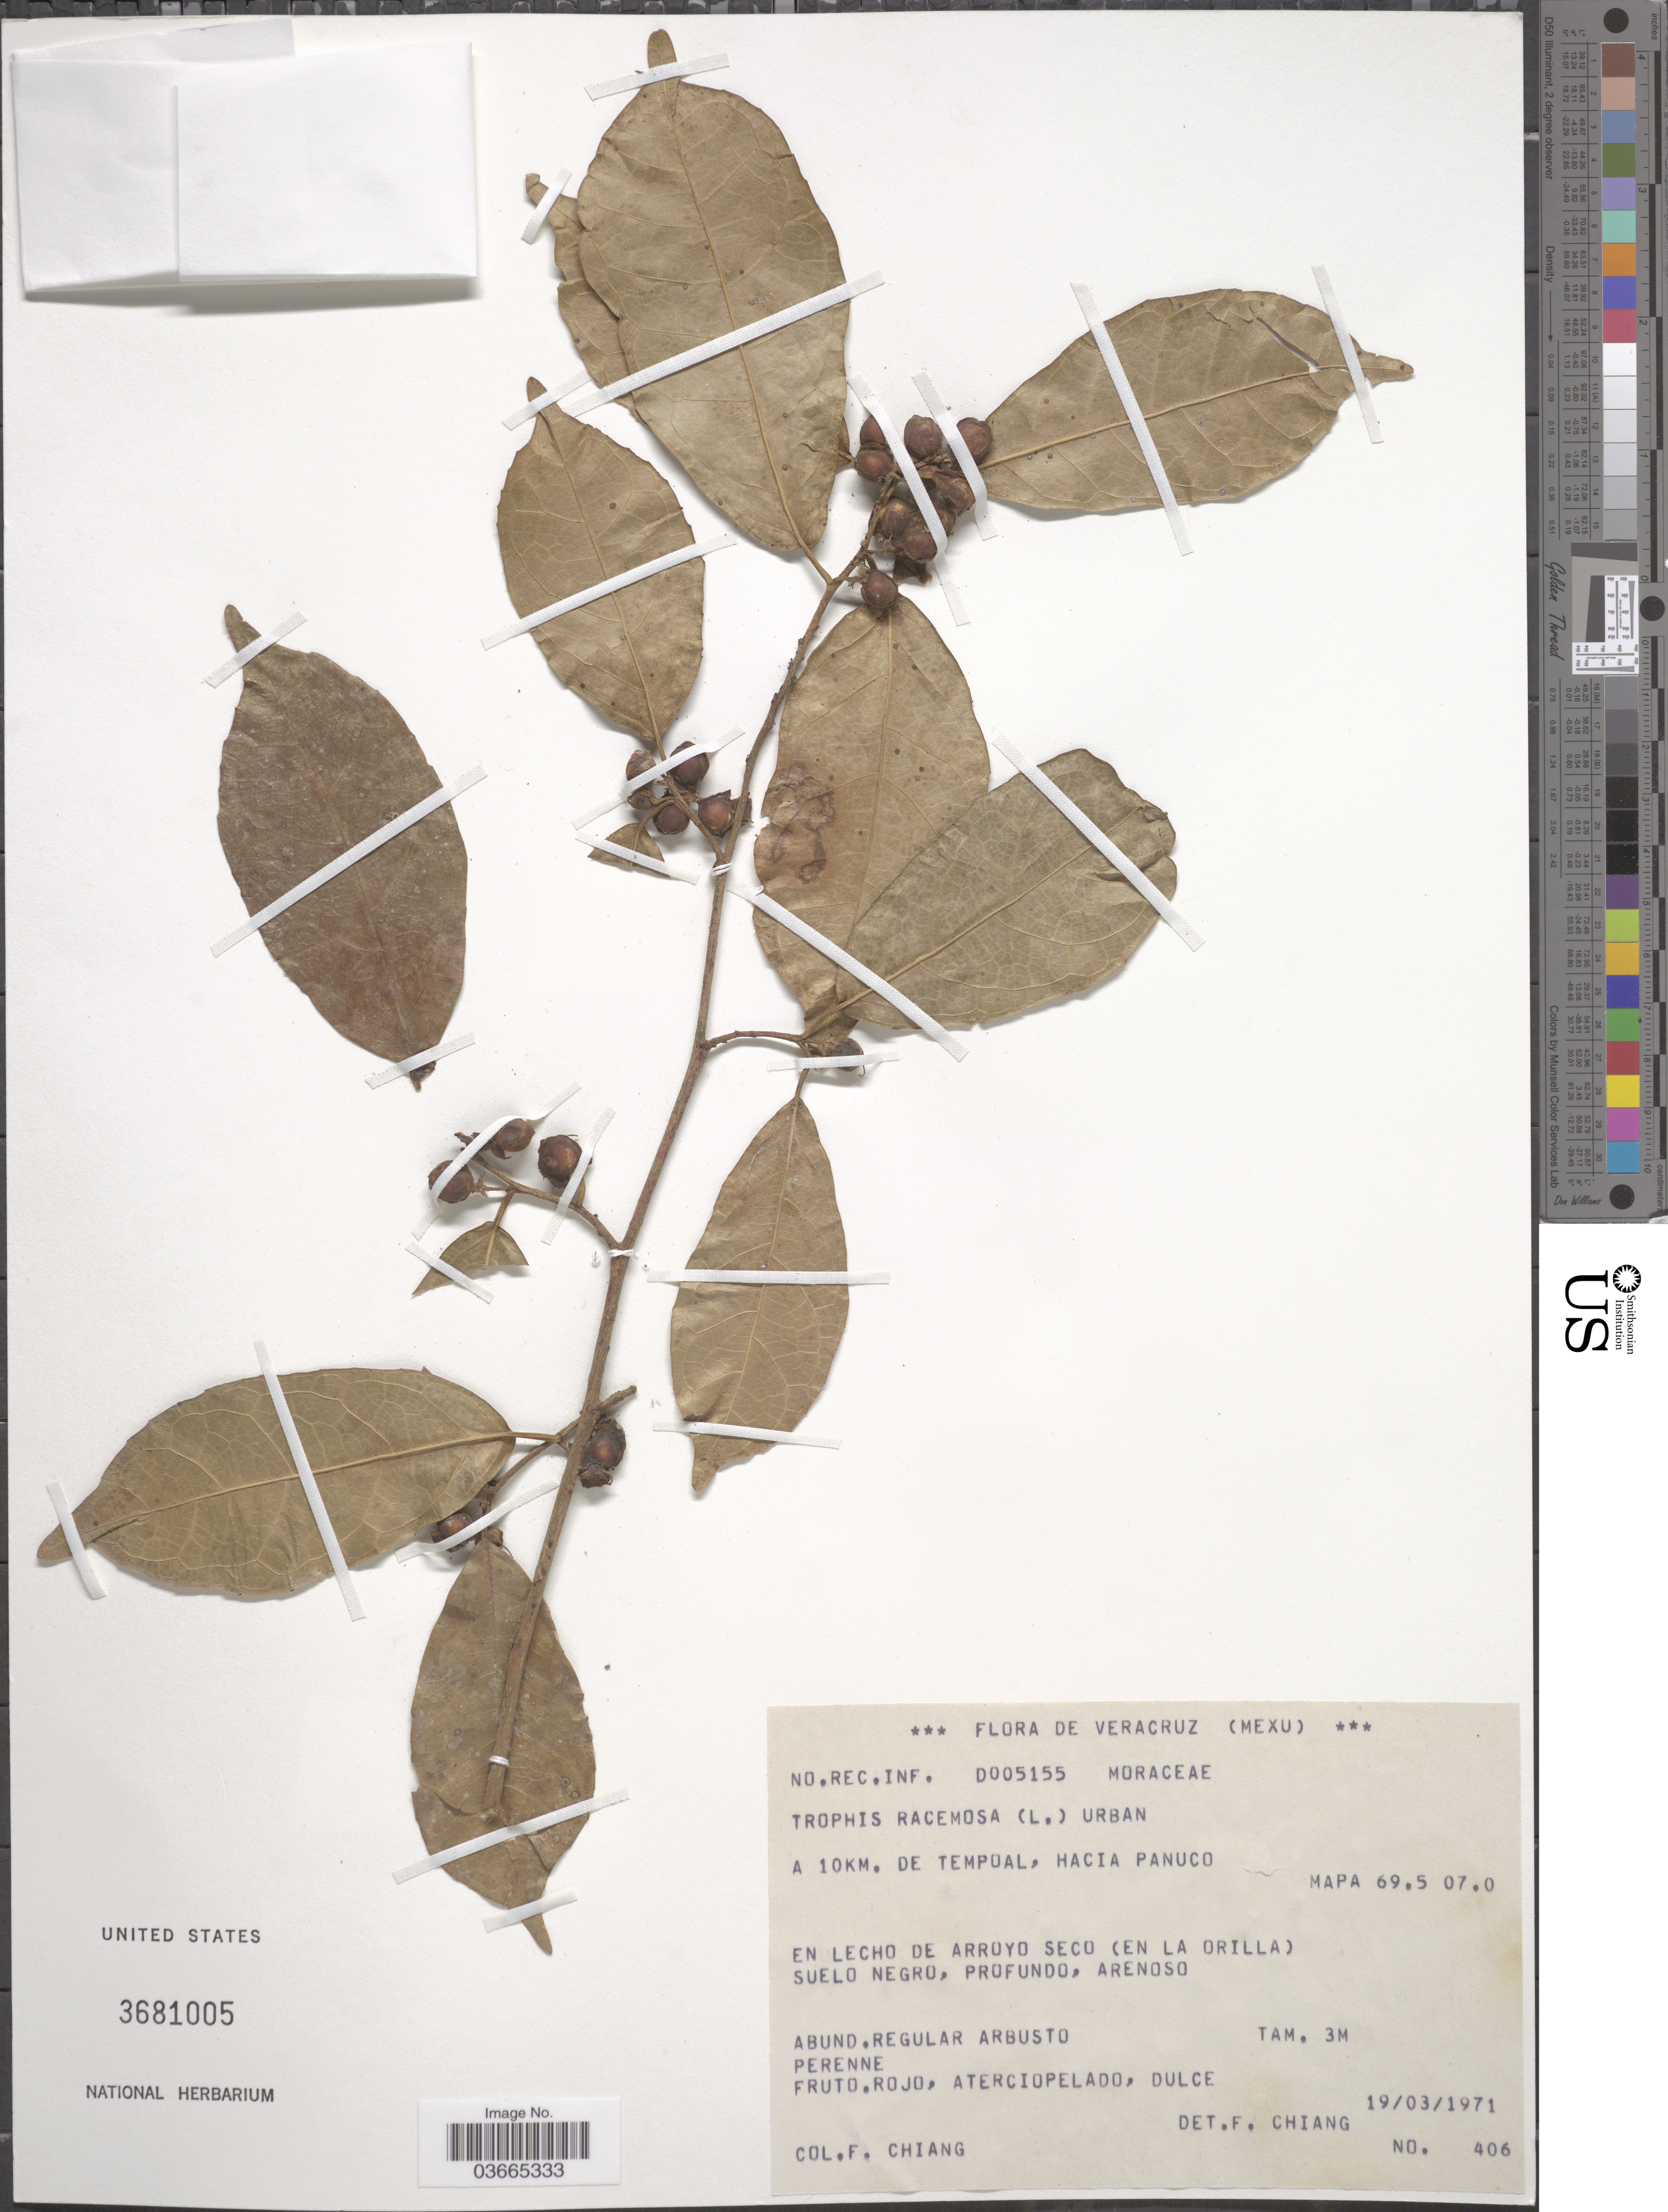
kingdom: Plantae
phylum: Tracheophyta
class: Magnoliopsida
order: Rosales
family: Moraceae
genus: Trophis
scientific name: Trophis racemosa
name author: (L.) Urb.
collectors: F. Chiang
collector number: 406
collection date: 1971-03-19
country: Mexico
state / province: Veracruz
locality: Veracruz. A 10km. de Tempoal, hacia Panuco. Mapa 69.5 07.0. En lecho de arroyo seco (en la orilla) suelo negro, profundo, arenoso.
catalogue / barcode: US 3681005